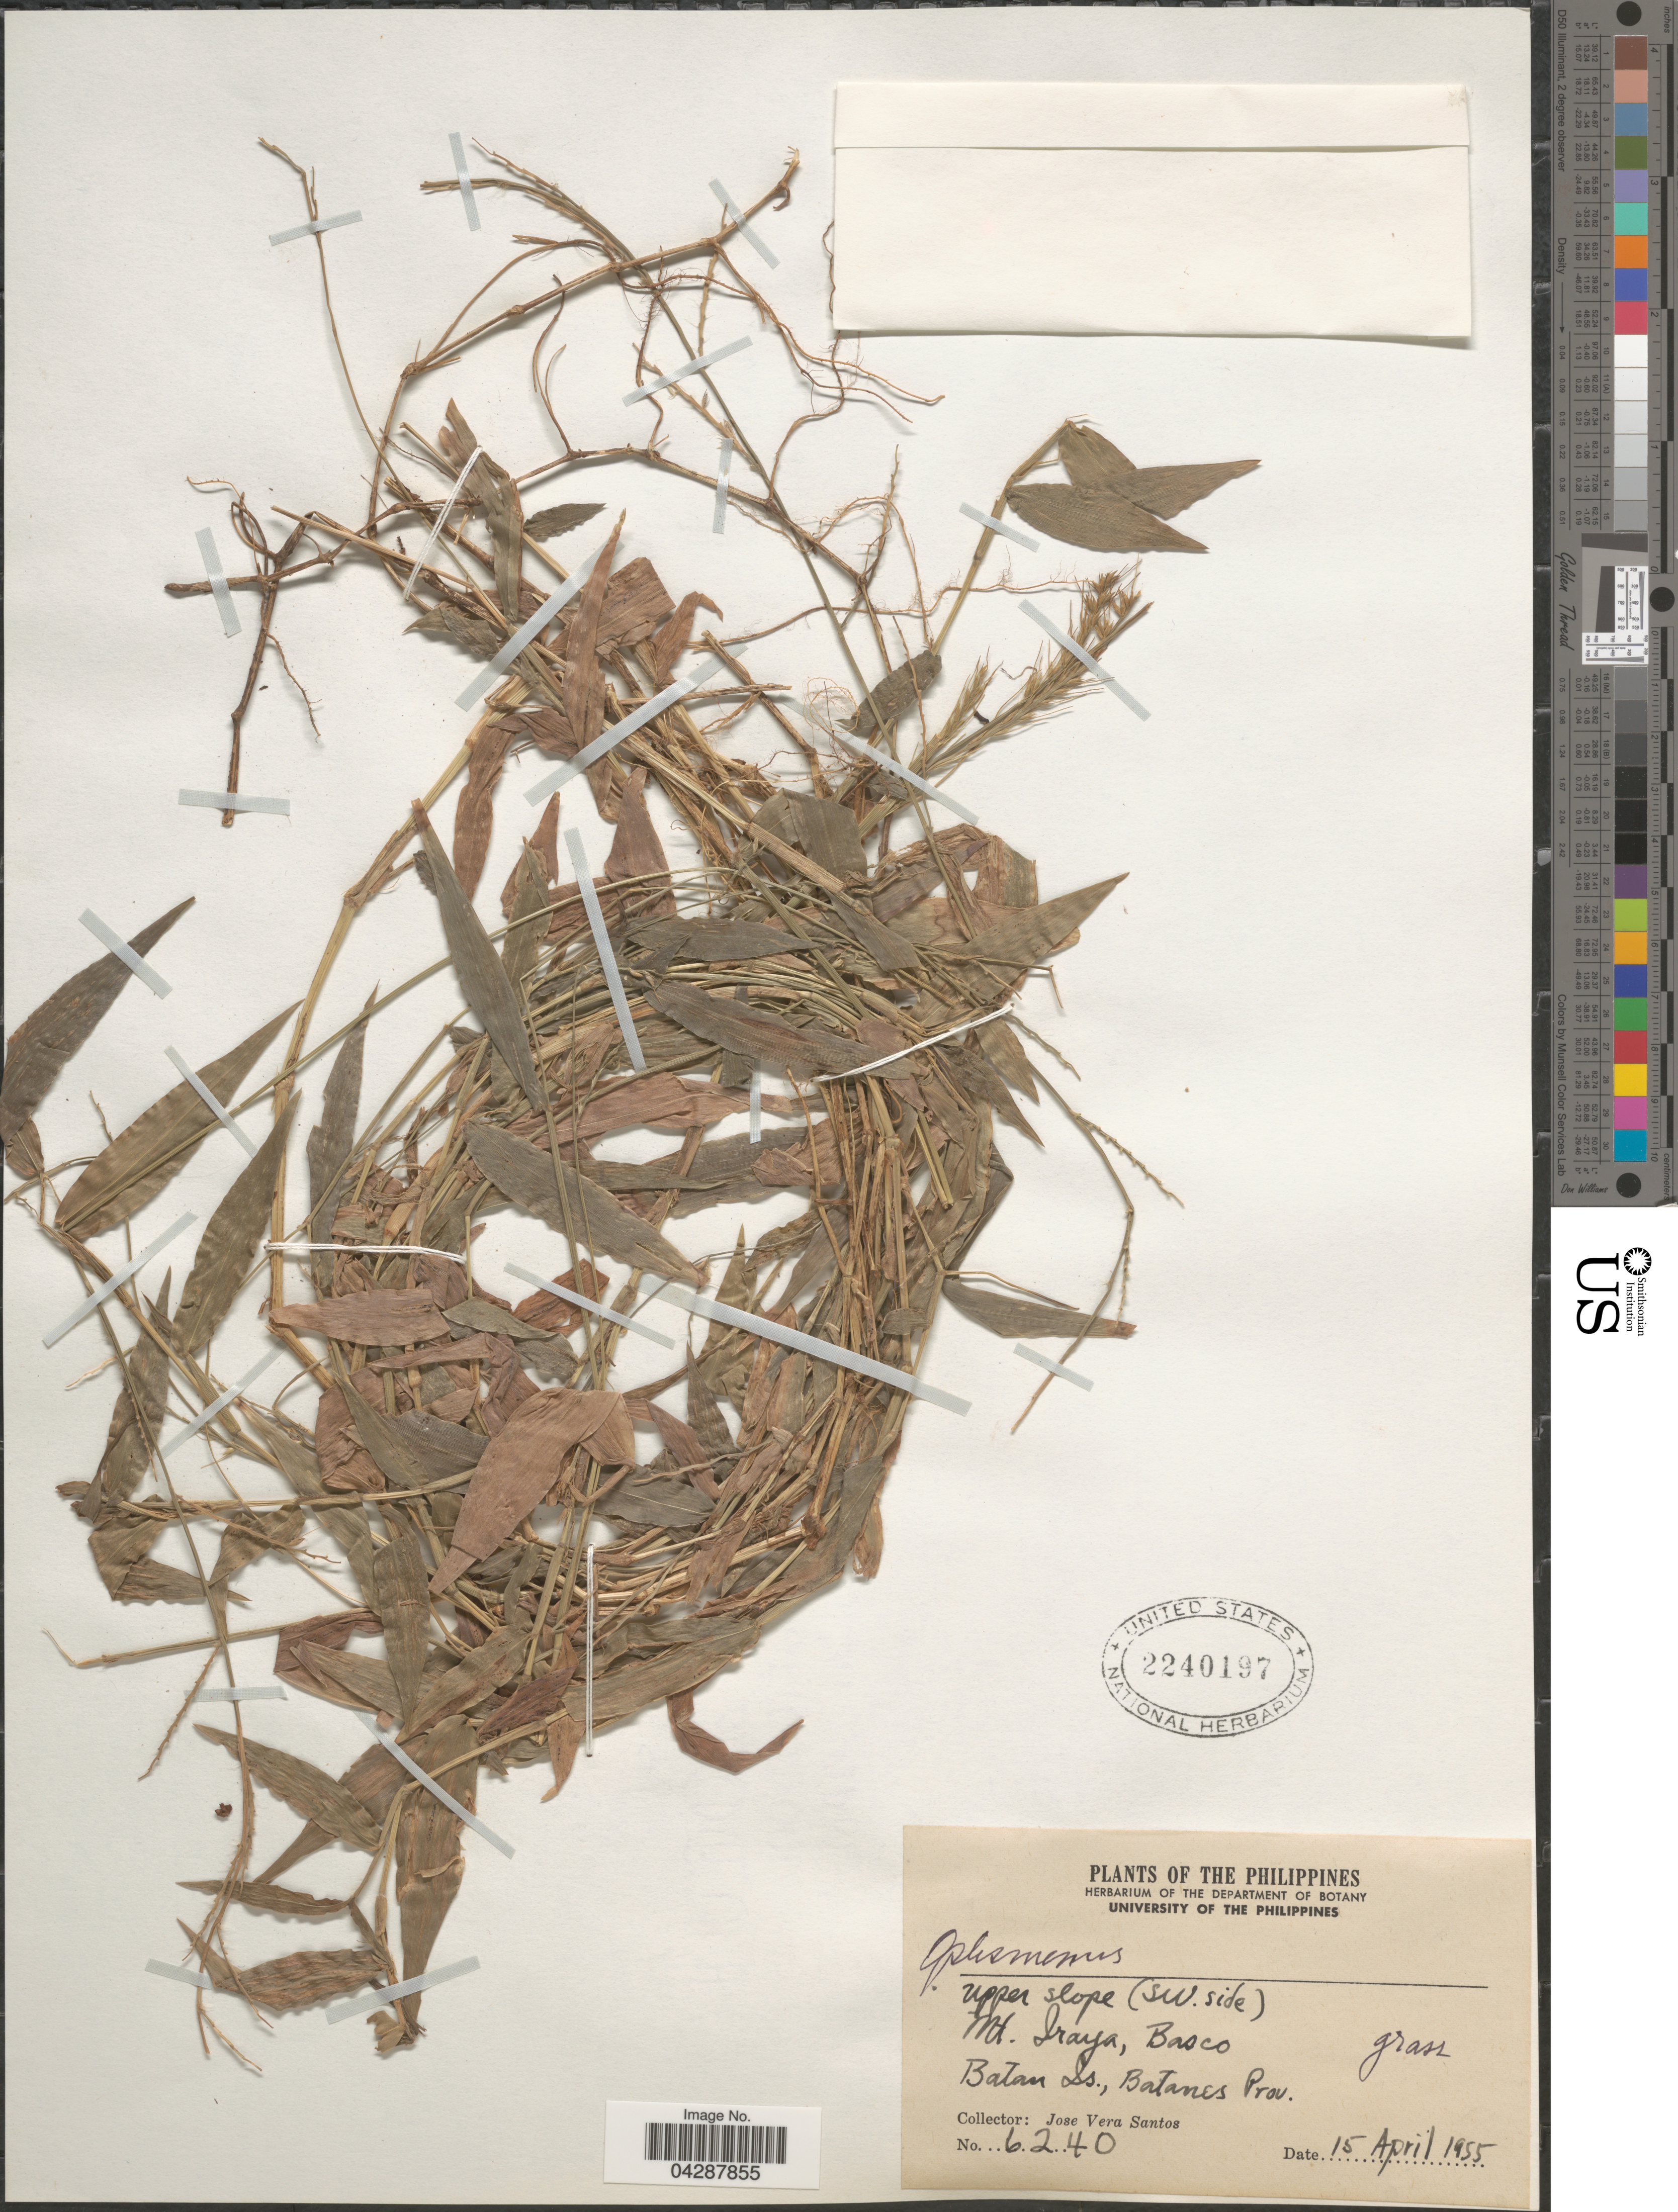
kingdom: Plantae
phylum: Tracheophyta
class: Liliopsida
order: Poales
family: Poaceae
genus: Oplismenus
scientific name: Oplismenus sp.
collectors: J. Santos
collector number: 6240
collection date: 1955-04-15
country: Philippines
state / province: Cagayan Valley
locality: Upper slope (SW. side). Mt. Iraya, Basco. Batan Is., Batanes Prov.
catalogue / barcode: US 2240197